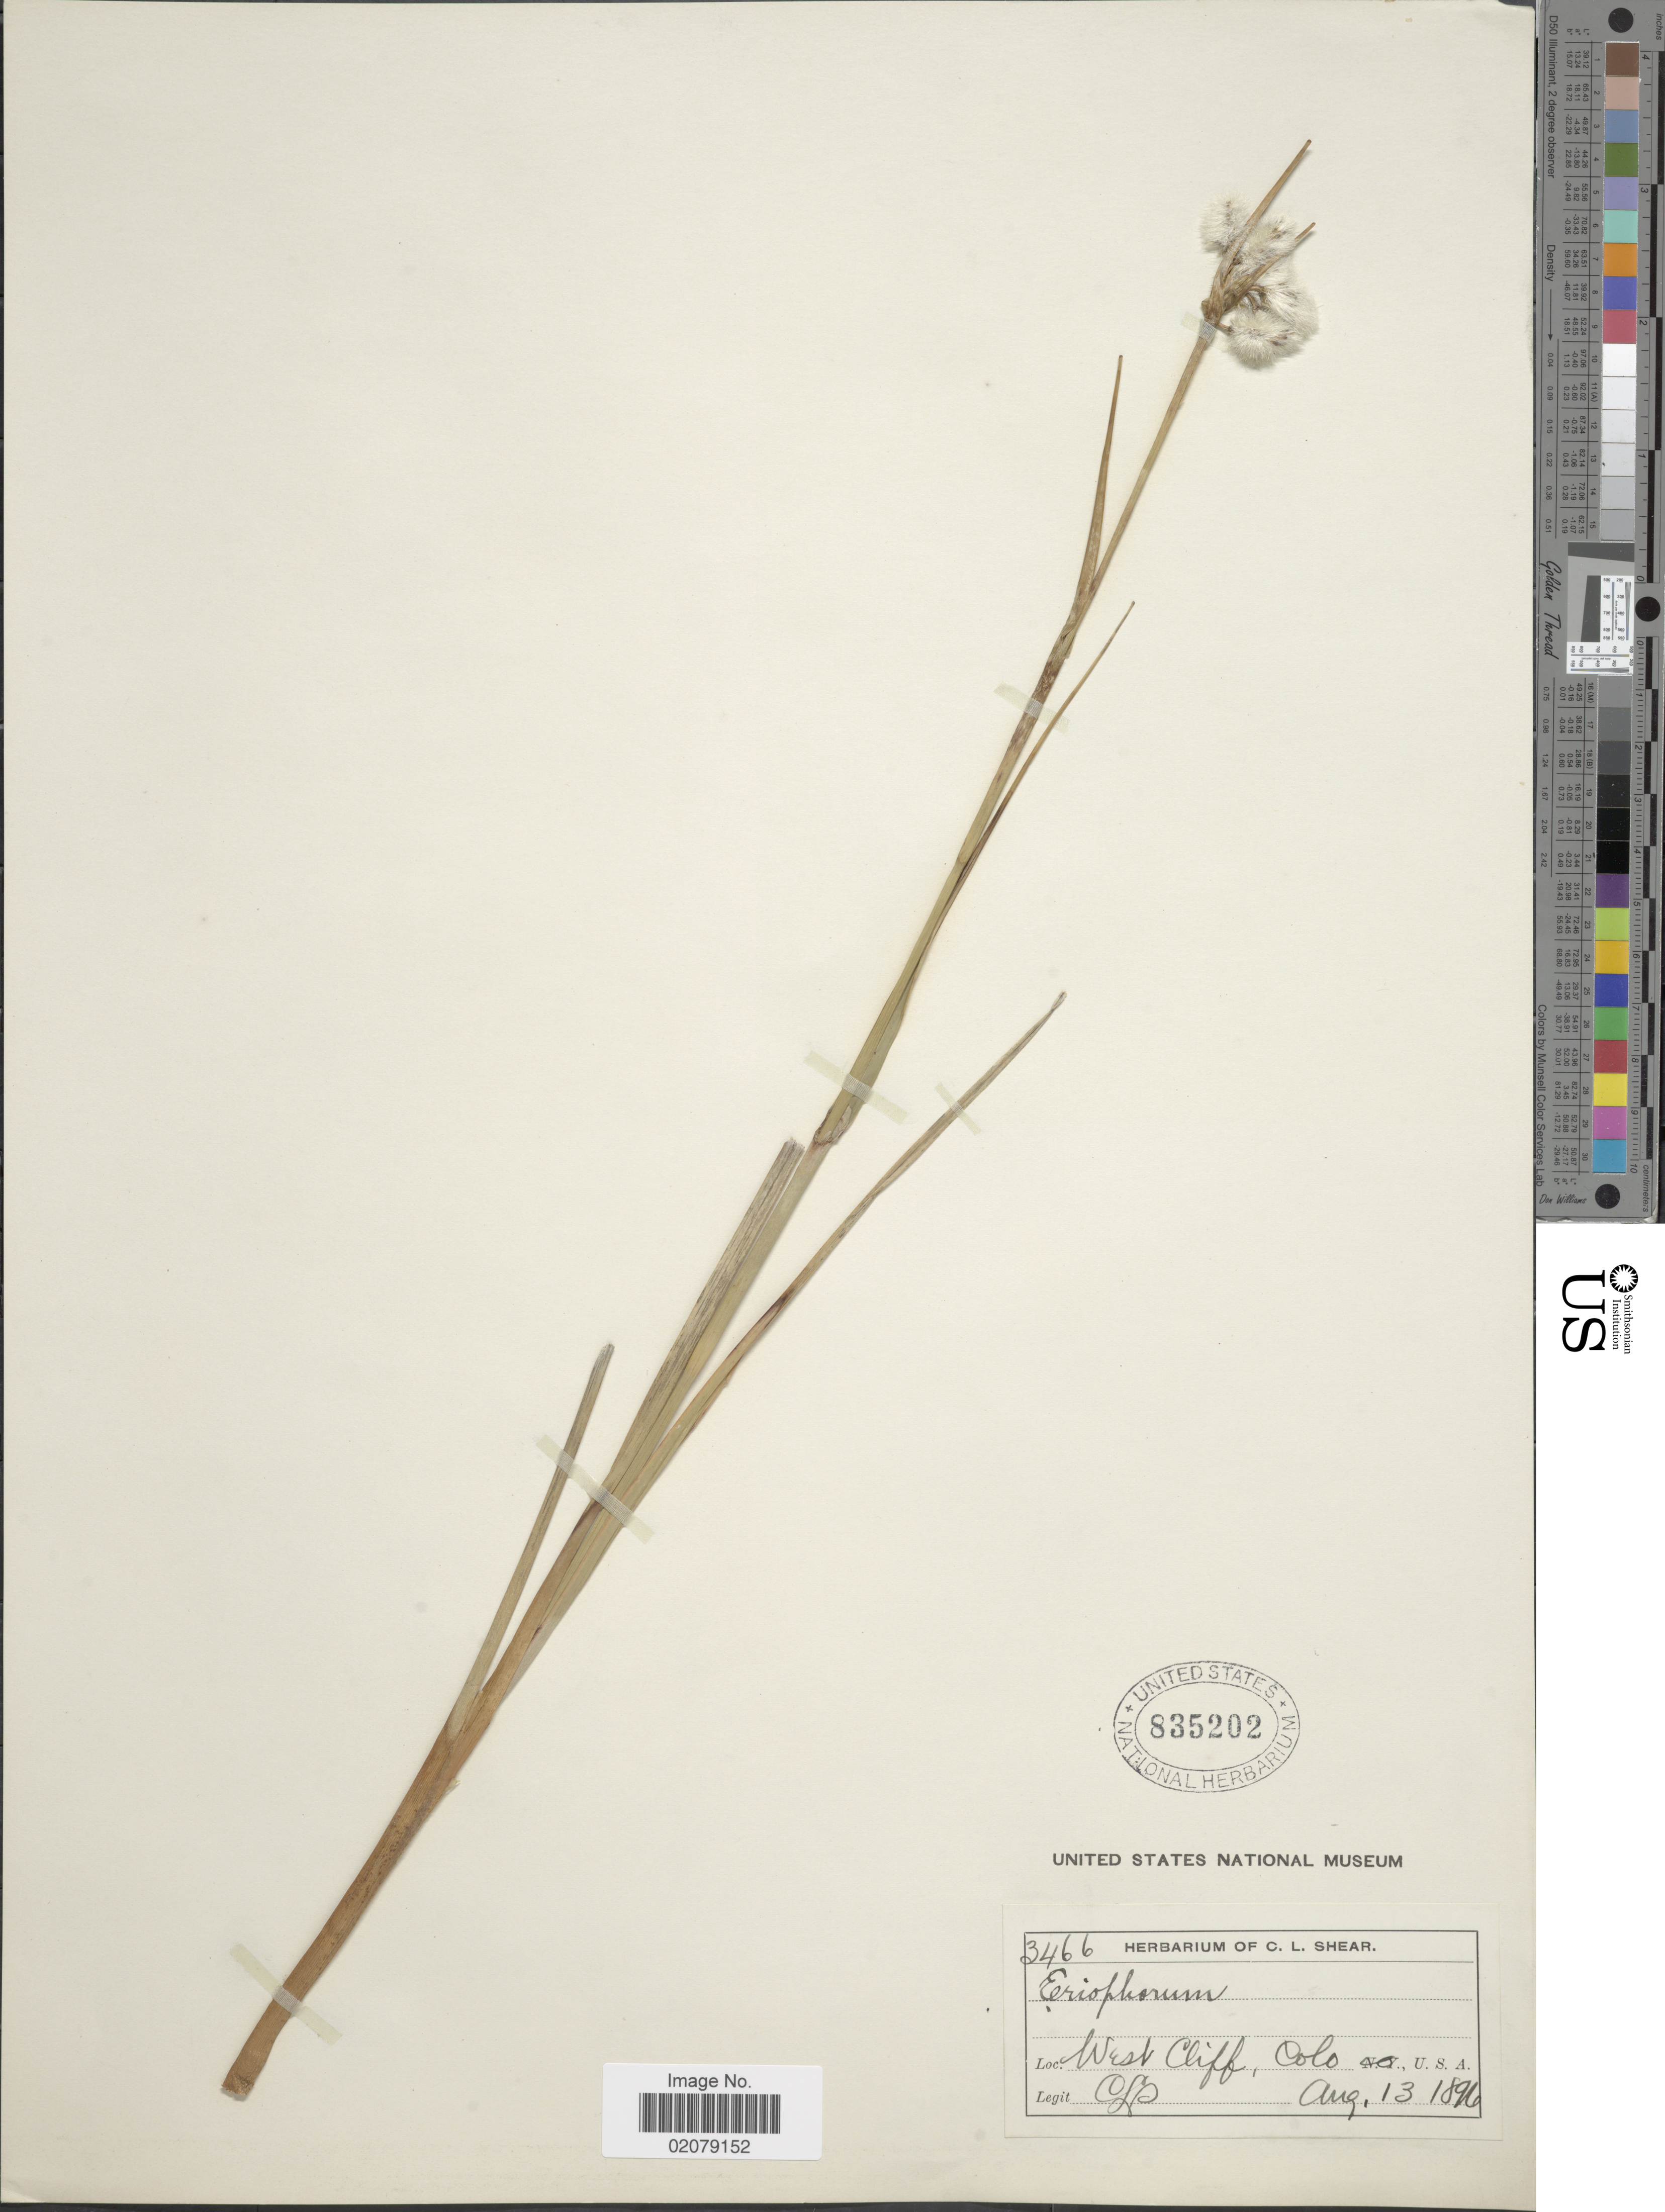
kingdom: Plantae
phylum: Tracheophyta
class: Liliopsida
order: Poales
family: Cyperaceae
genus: Eriophorum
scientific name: Eriophorum sp.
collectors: C. L. Shear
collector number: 3466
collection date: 1896-08-13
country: United States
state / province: Colorado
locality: West Cliff, Colo.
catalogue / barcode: US 835202